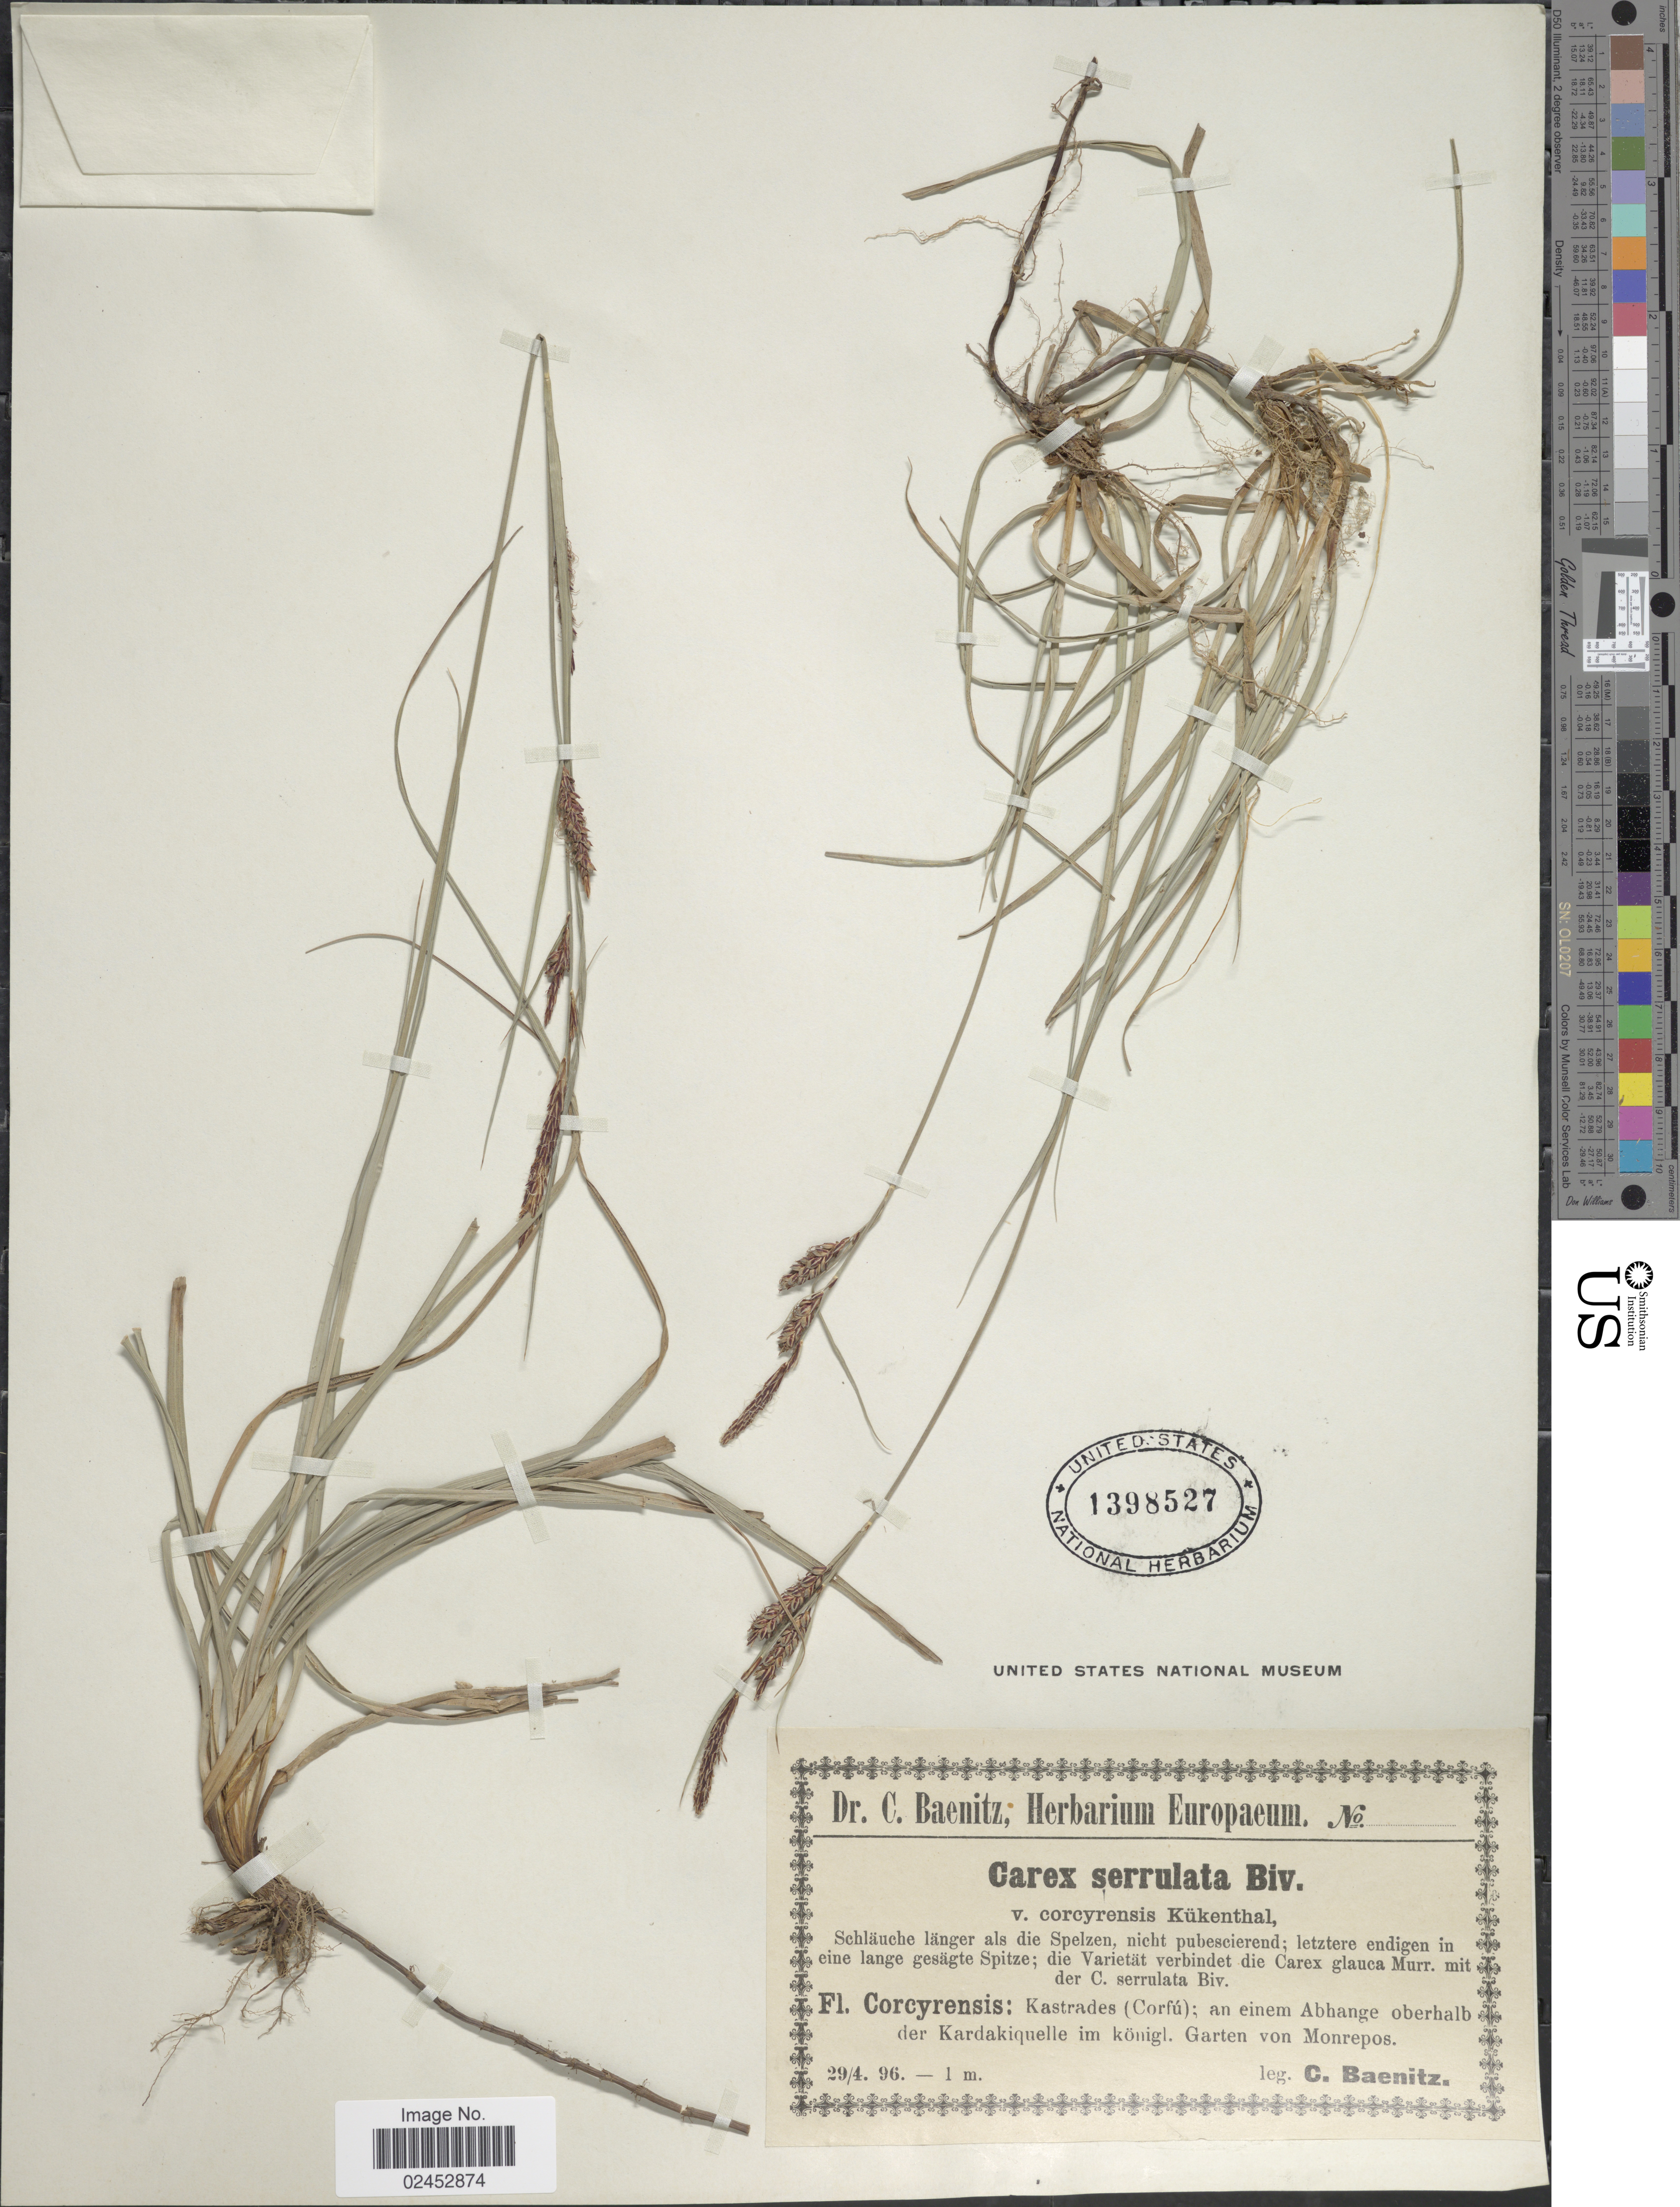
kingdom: Plantae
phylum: Tracheophyta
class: Liliopsida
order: Poales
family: Cyperaceae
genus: Carex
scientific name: Carex flacca subsp. erythrostachys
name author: (Hoppe) Holub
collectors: C. G. Baenitz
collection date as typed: Transcribed d/m/y: 29/4/96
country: Greece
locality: Corcyrensis: Kastrades (Corfu); an einem Abhange oberhalb der Kardakiquelle im konigl. Garten von Monrepos.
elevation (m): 1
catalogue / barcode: US 1398527